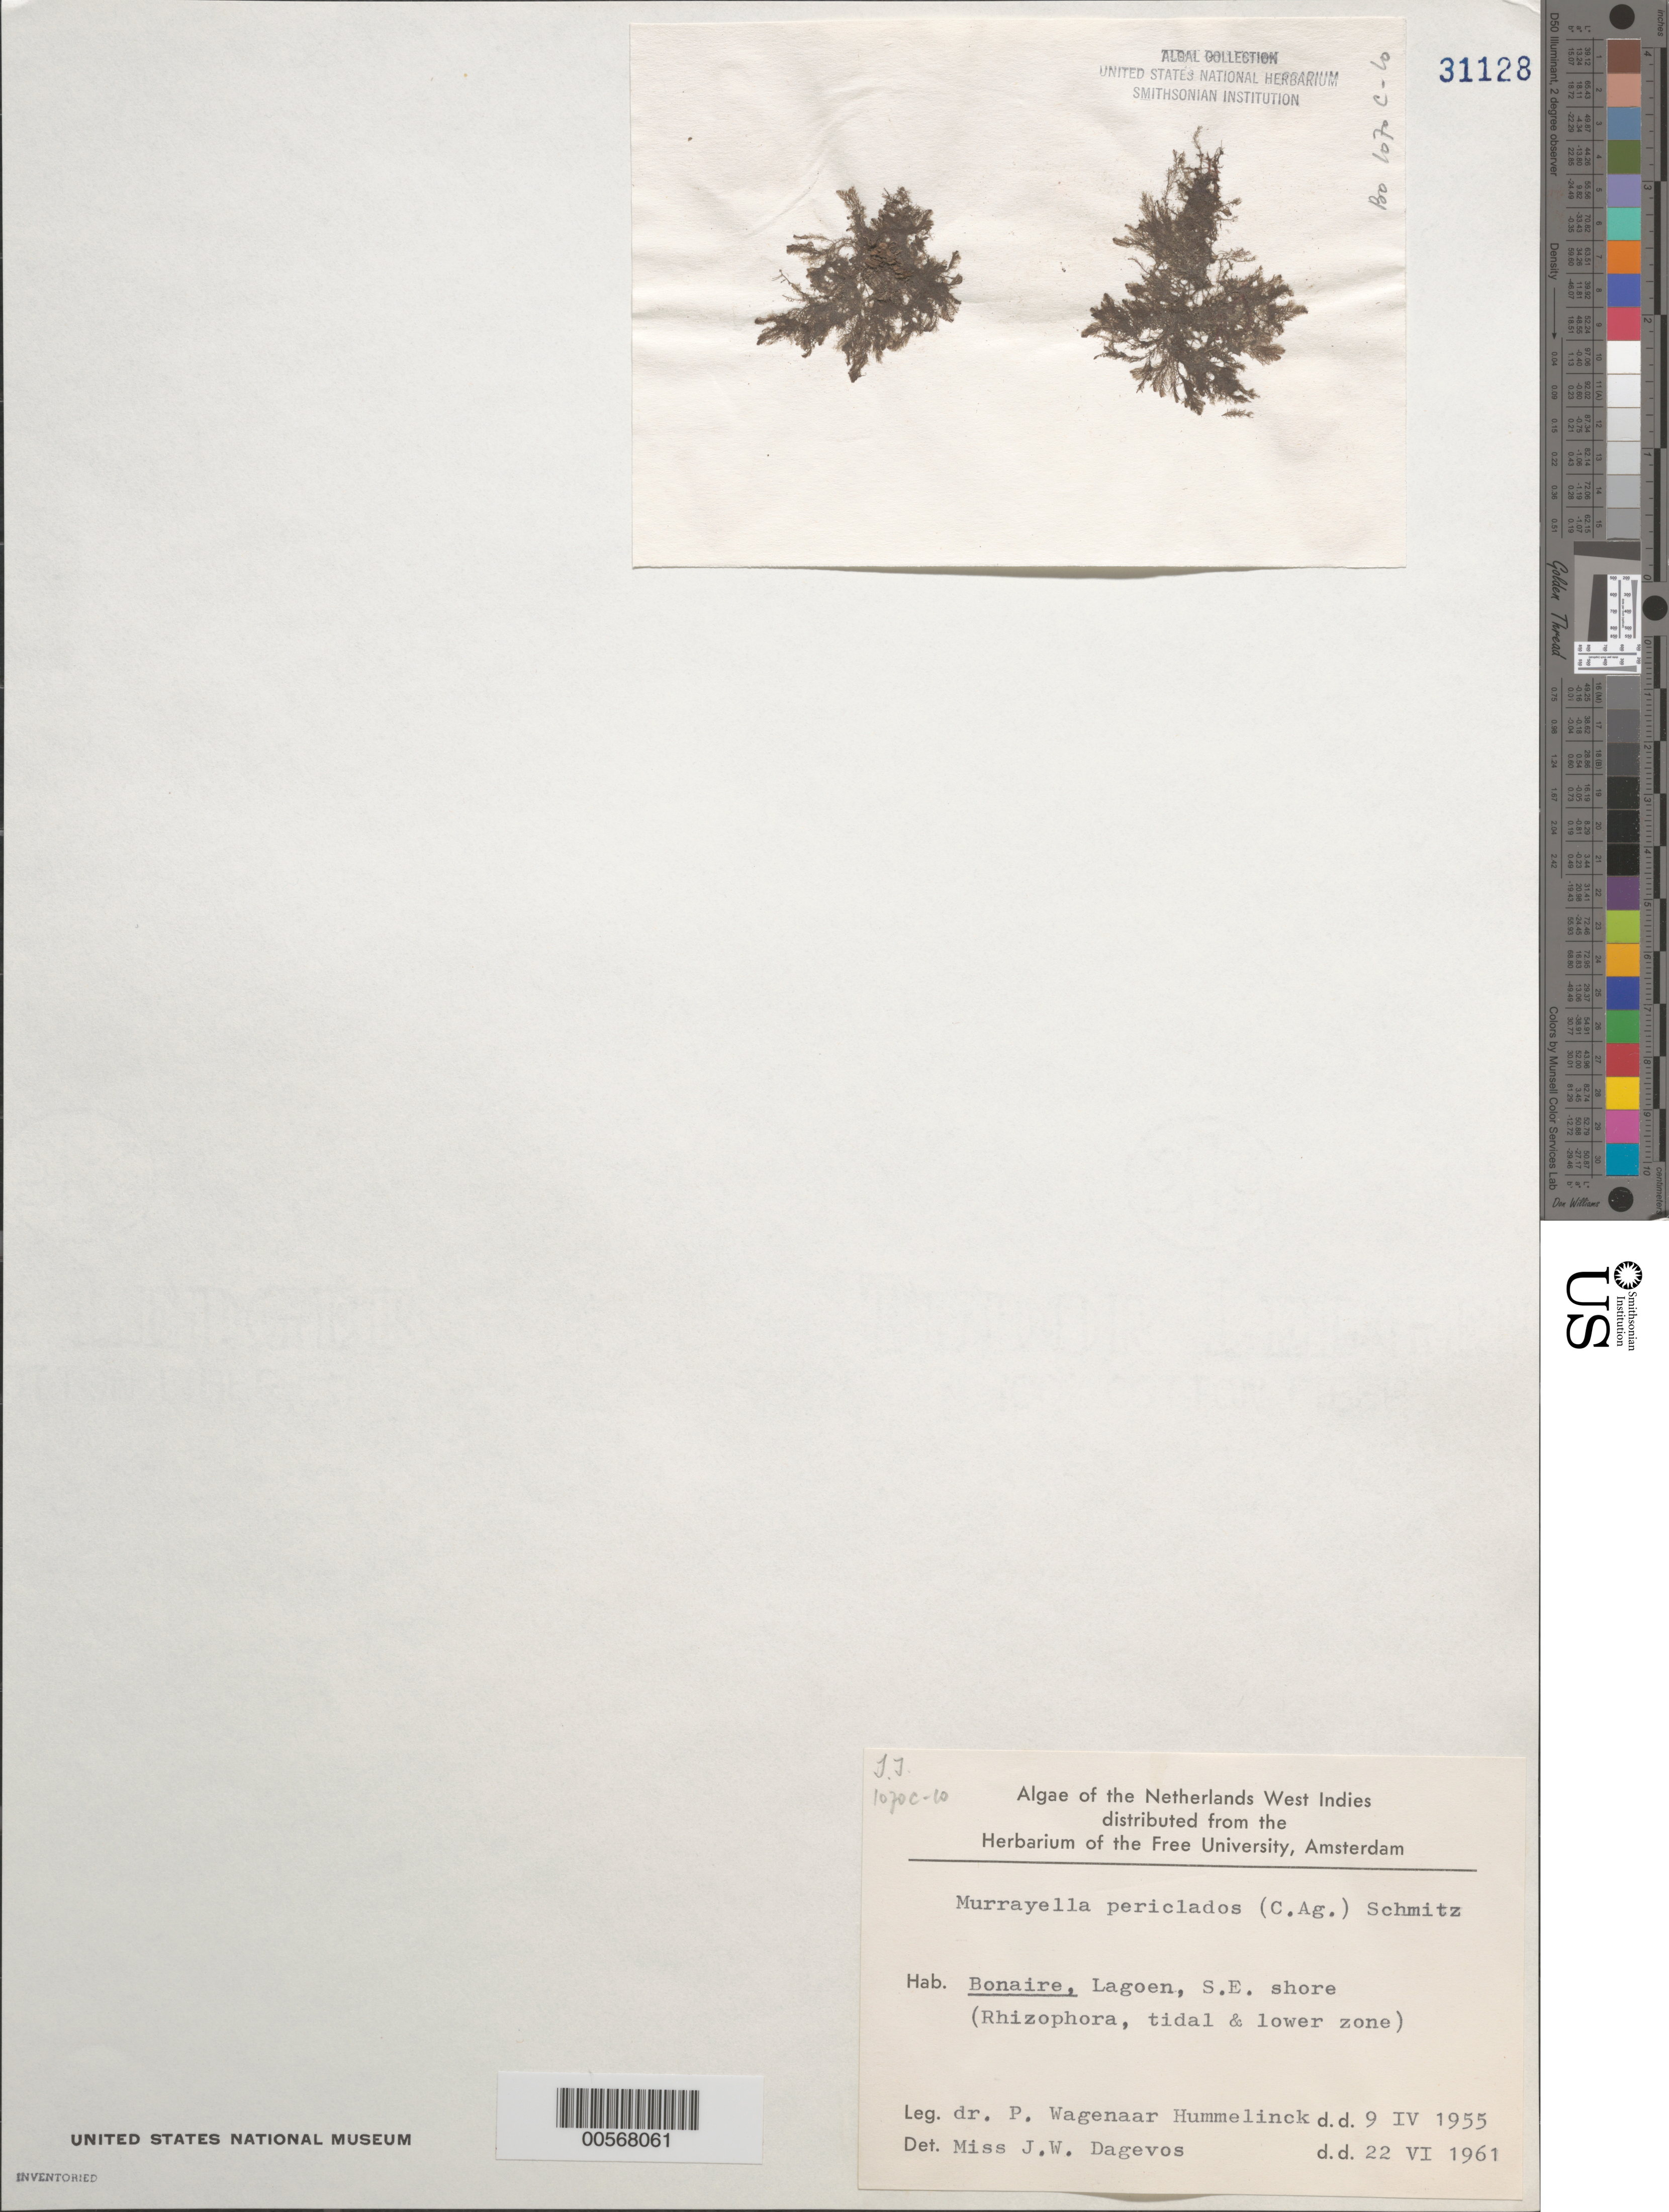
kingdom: Plantae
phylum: Rhodophyta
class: Florideophyceae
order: Ceramiales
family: Rhodomelaceae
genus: Murrayella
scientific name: Murrayella periclados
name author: (C. Agardh) F. Schmitz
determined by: Dagevos, J. W.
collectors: P. Hummelinck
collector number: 1070c-10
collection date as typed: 09 Apr 1955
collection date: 1955-04-09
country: Netherlands Antilles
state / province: ABC Islands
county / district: Bonaire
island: Bonaire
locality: Lagoon (Lagoen)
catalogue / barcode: US 31128